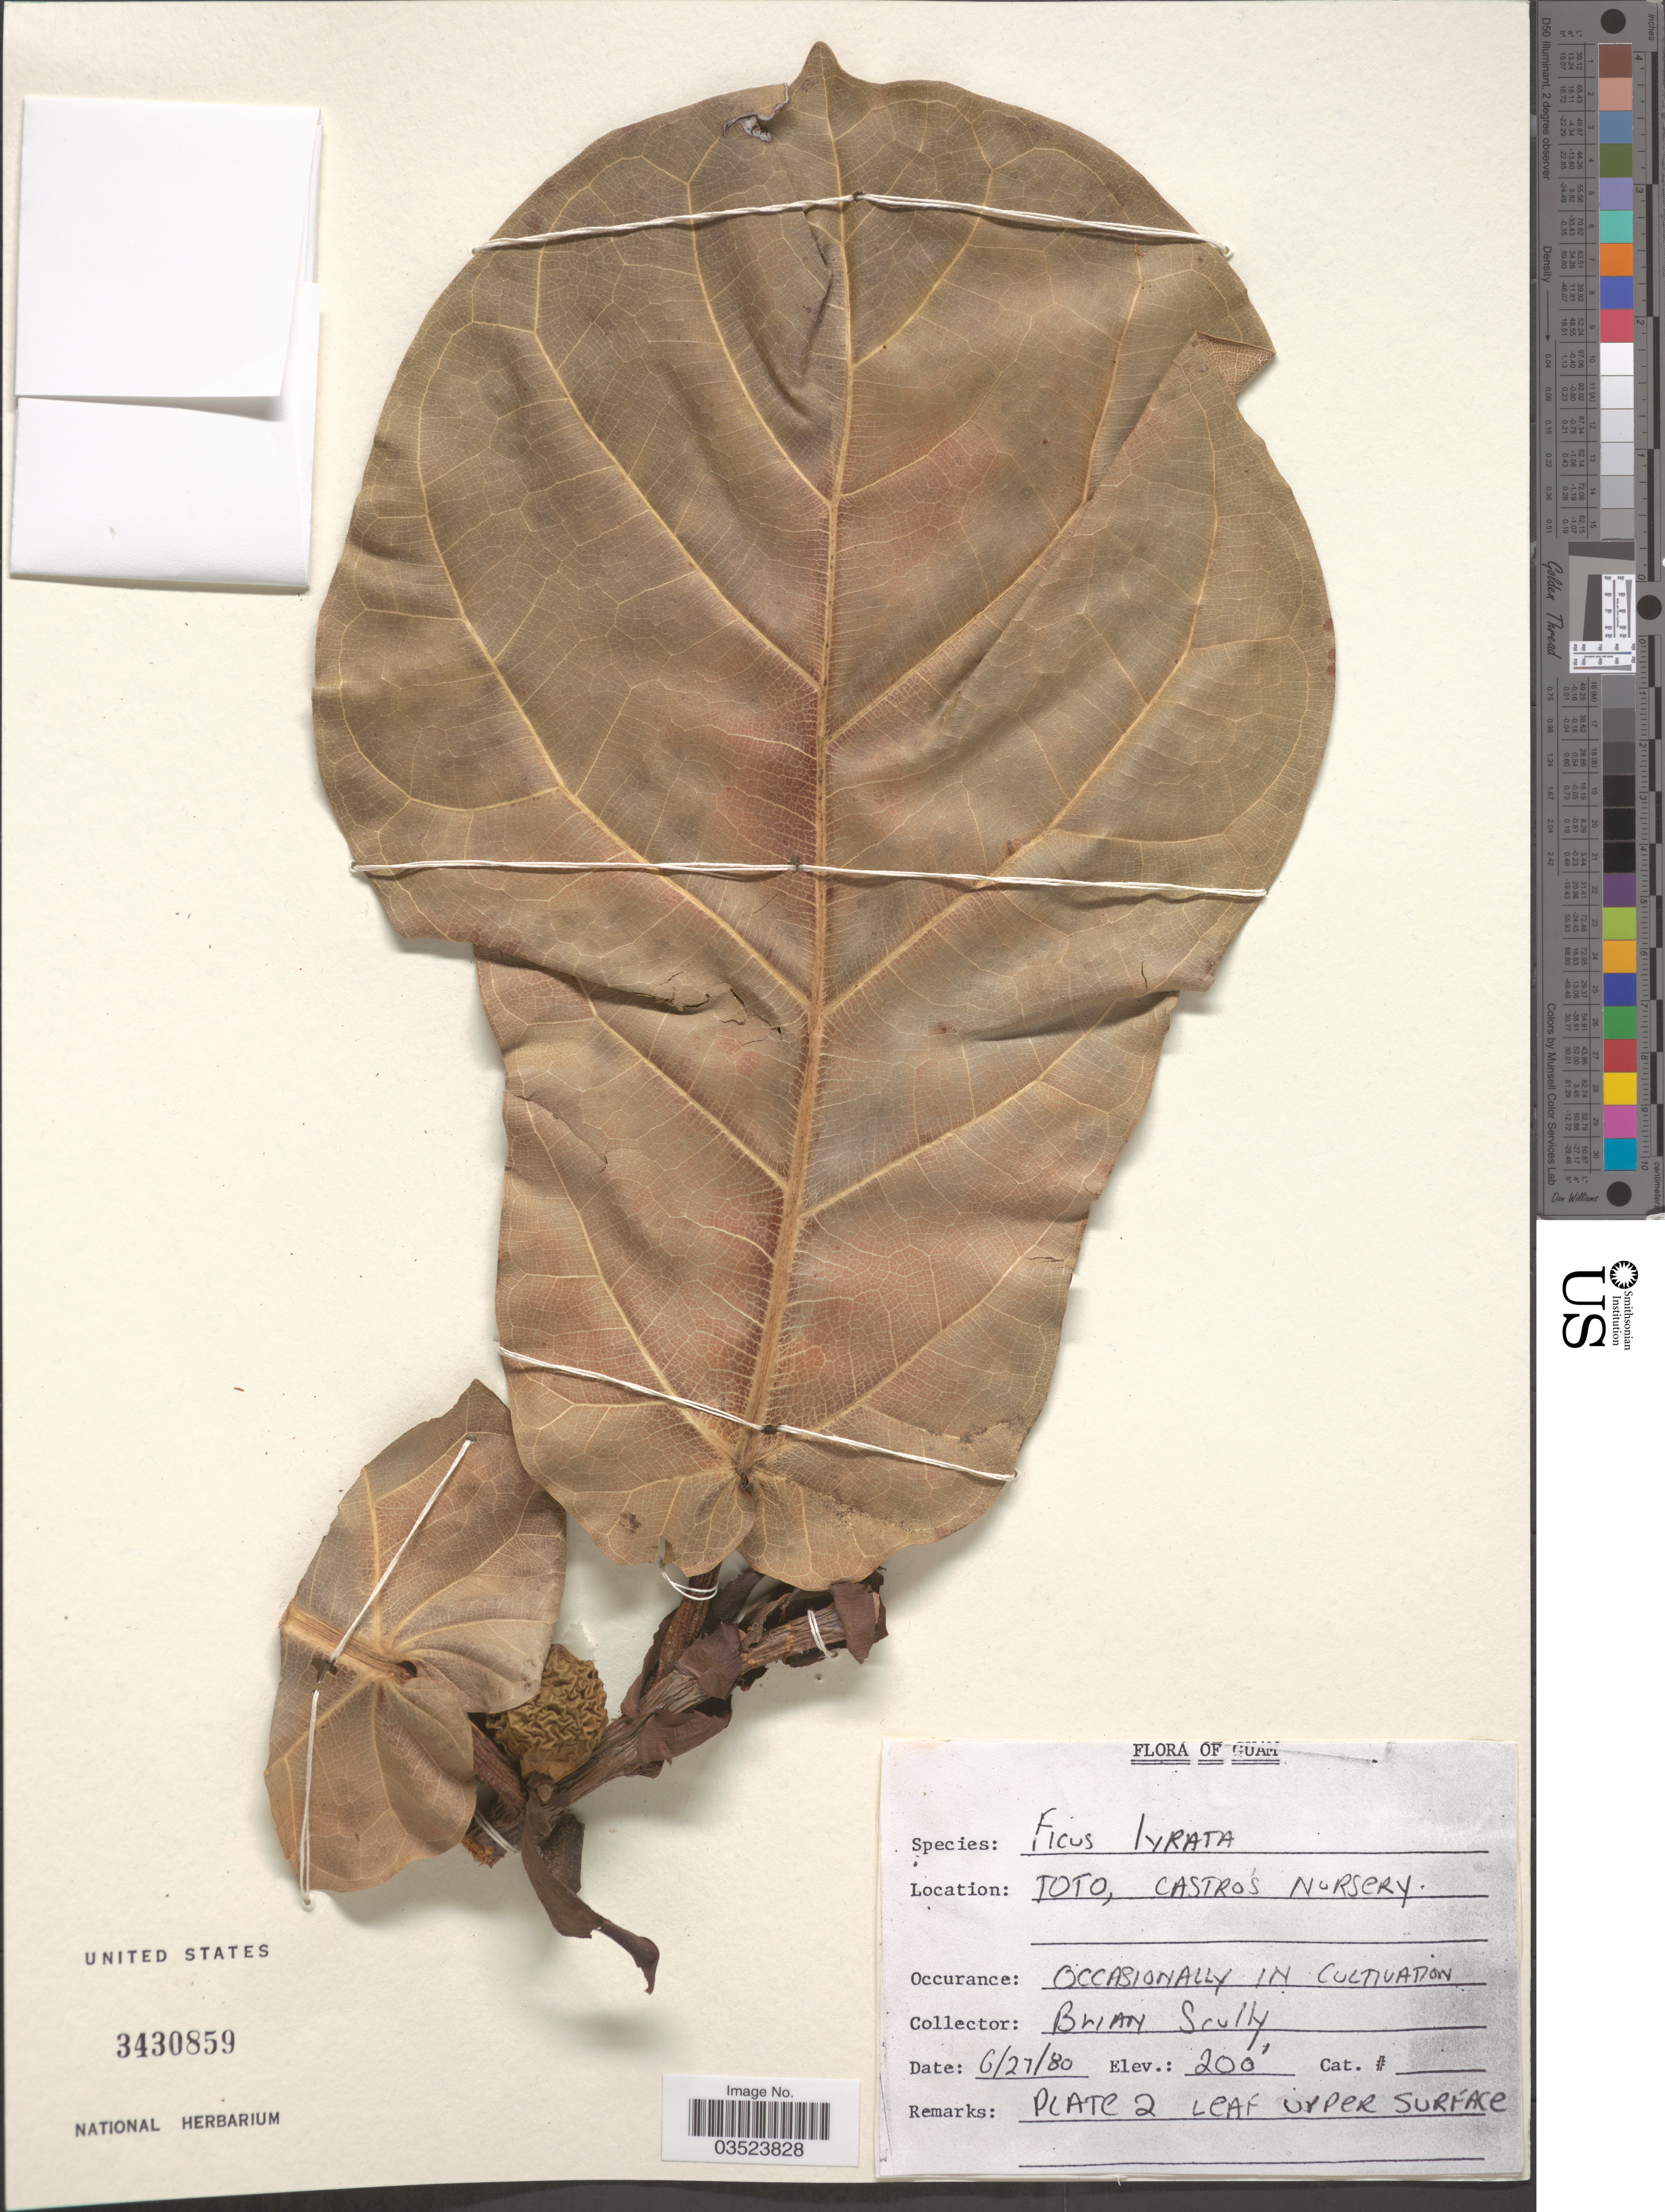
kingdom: Plantae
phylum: Tracheophyta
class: Magnoliopsida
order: Rosales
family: Moraceae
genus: Ficus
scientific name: Ficus lyrata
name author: Warb.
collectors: B. Scully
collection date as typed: Transcribed d/m/y: 27/6/80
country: Guam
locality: Toto, Castro's Nursery.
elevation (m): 61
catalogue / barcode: US 3430859